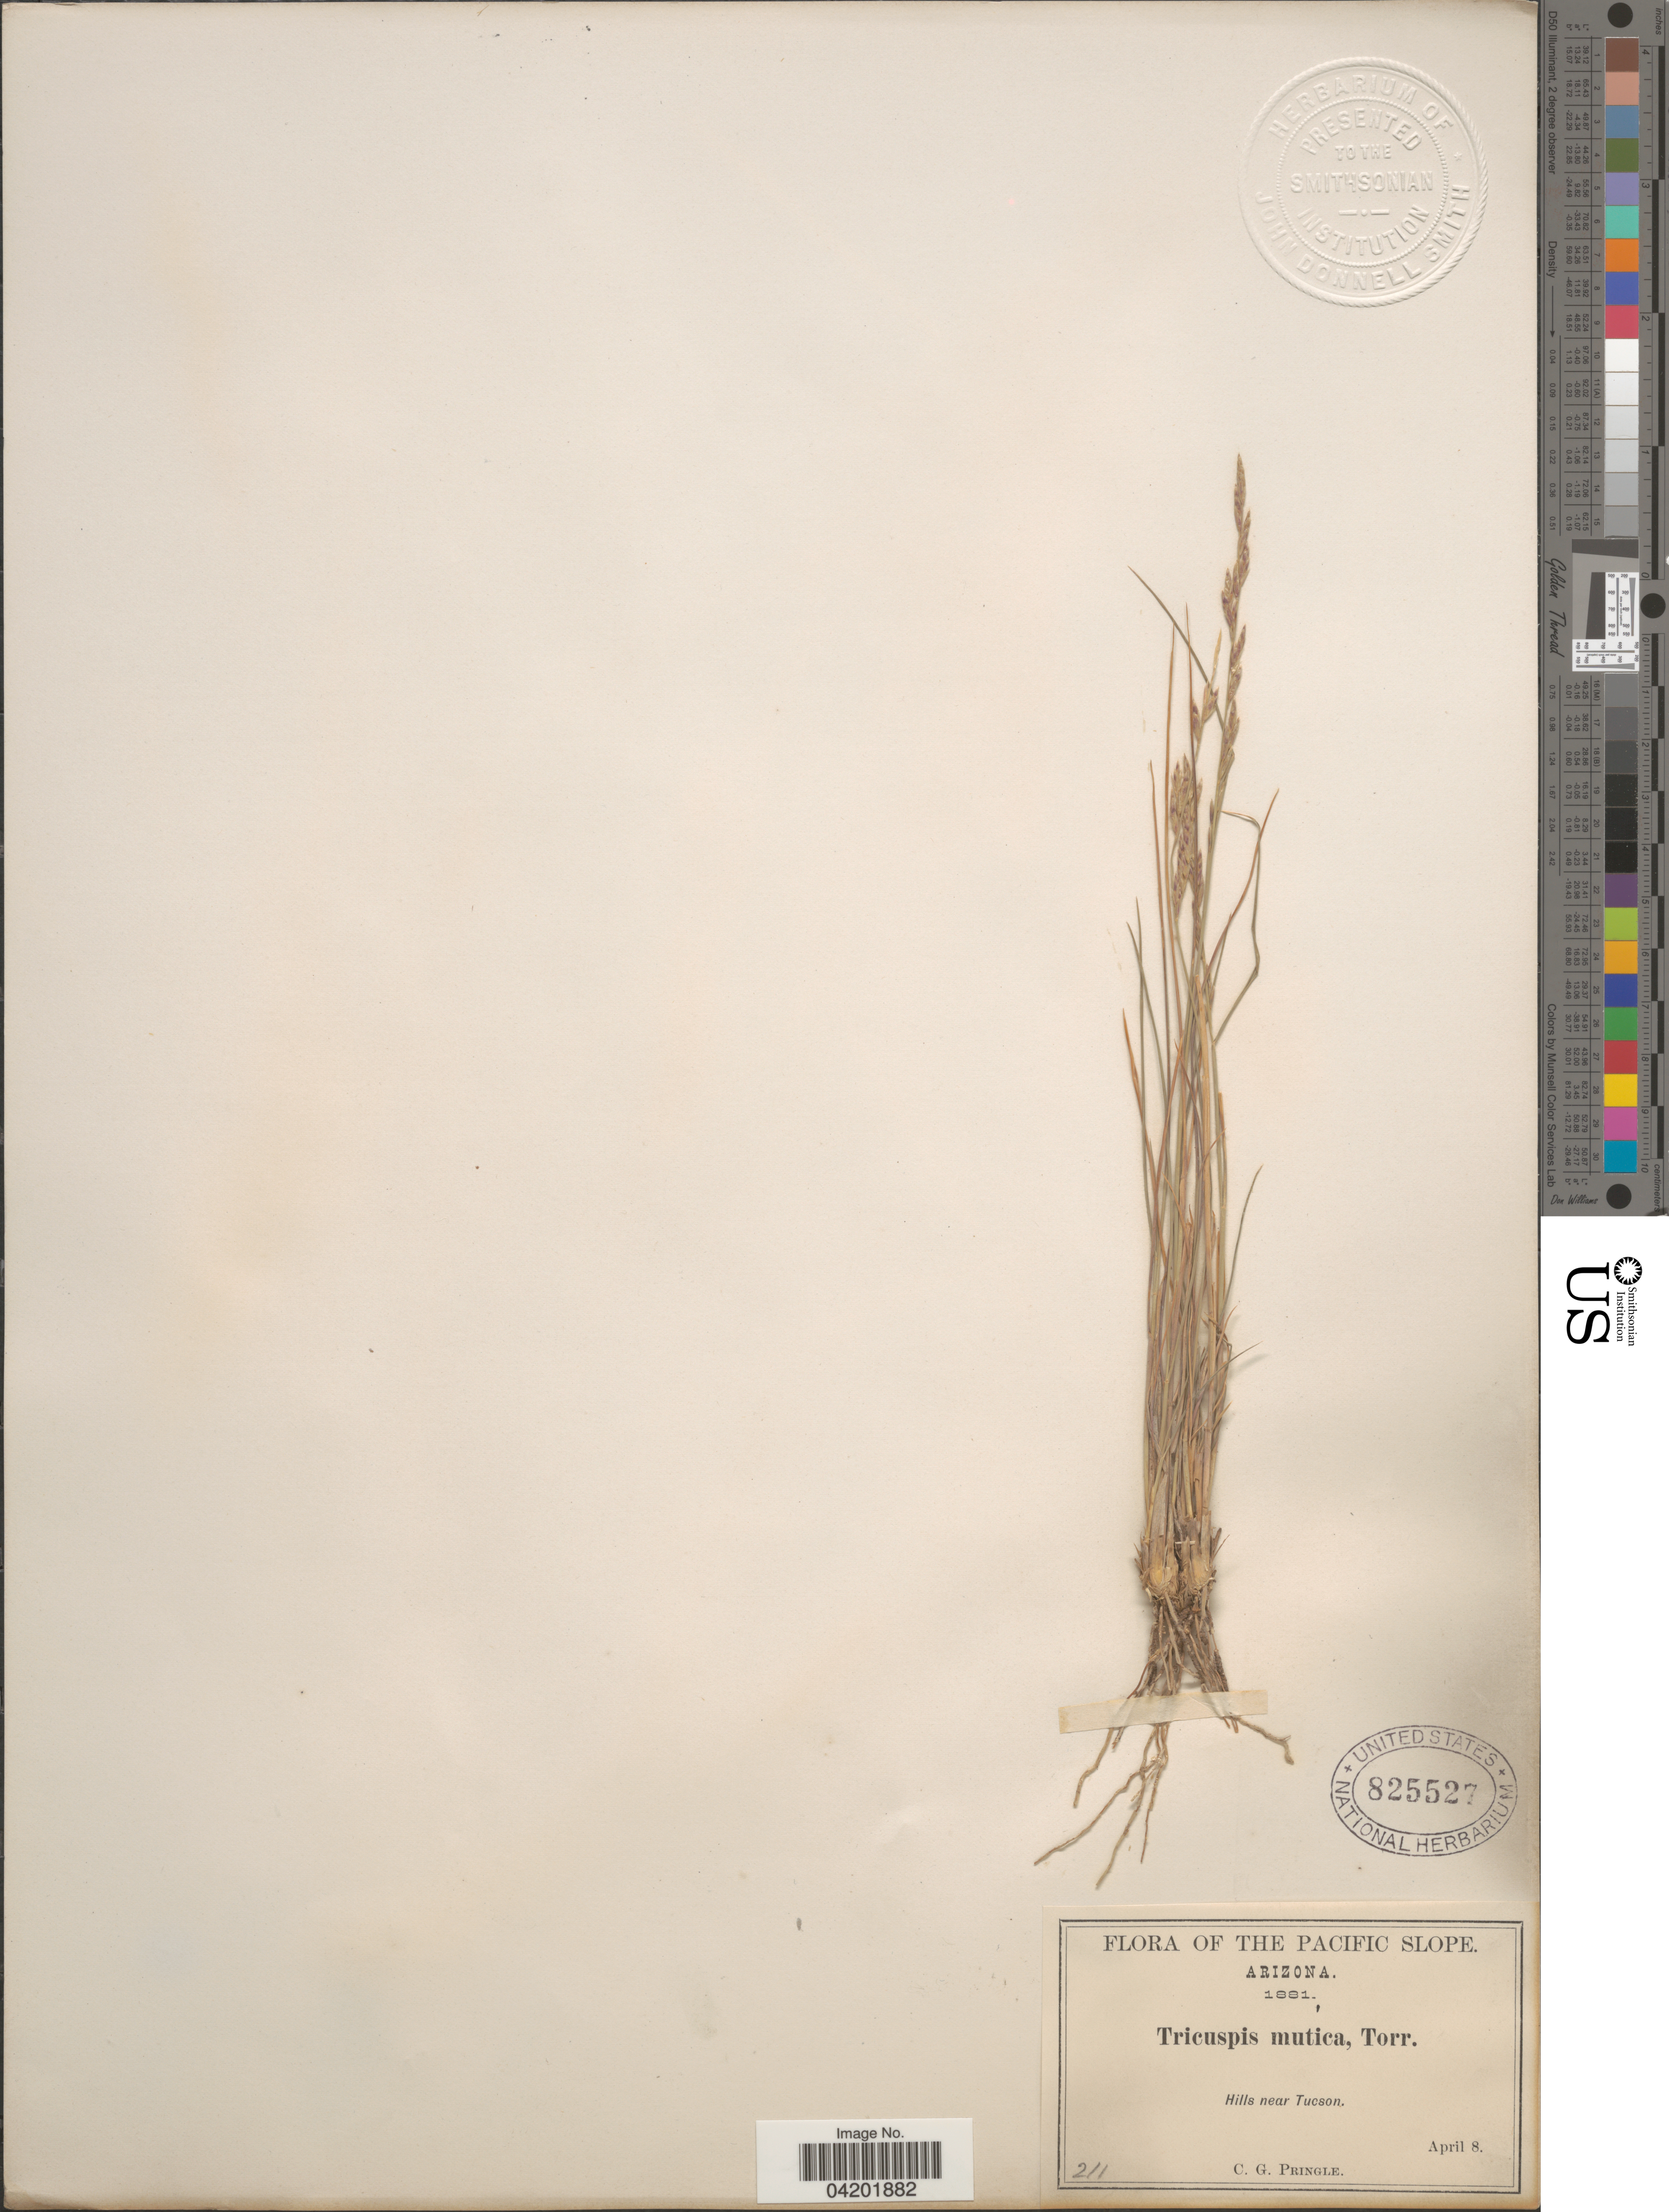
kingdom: Plantae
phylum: Tracheophyta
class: Liliopsida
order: Poales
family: Poaceae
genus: Tridentopsis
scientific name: Tridentopsis mutica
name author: (Torr.) P.M. Peterson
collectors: C. G. Pringle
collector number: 211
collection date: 1881-04-08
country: United States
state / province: Arizona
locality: The Pacific Slope. Hills near Tucson.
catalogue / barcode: US 825527